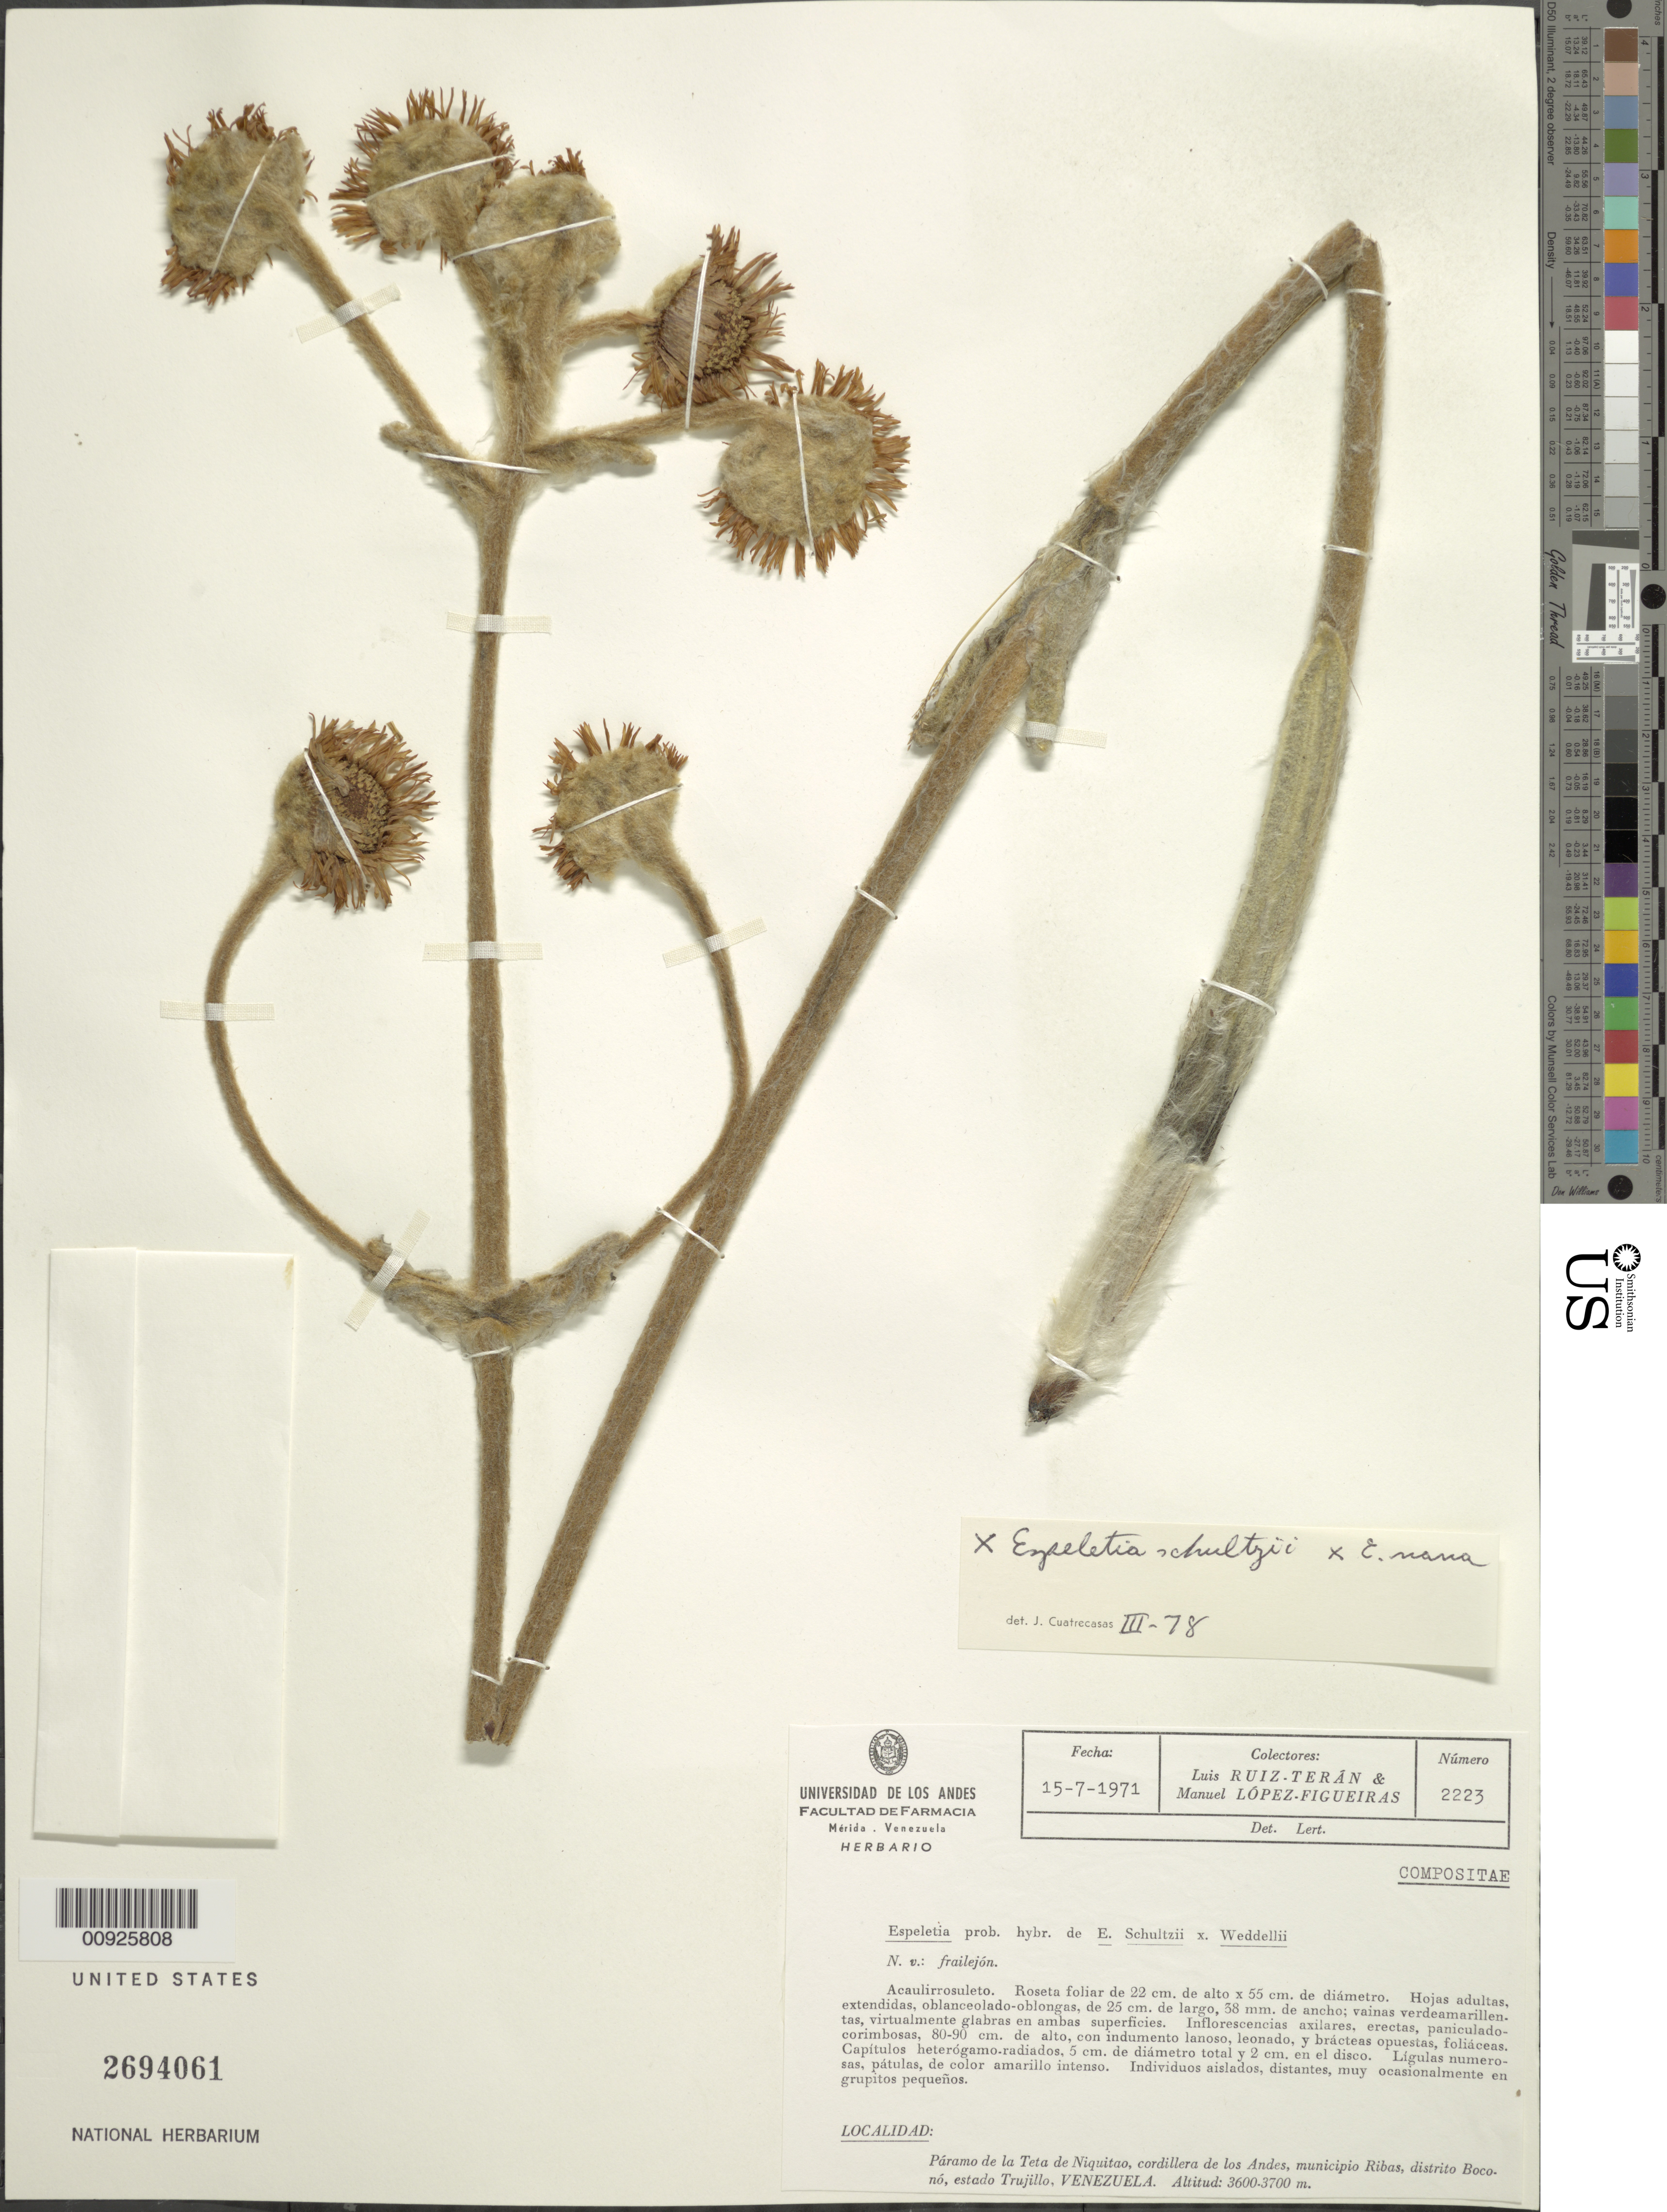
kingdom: Plantae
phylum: Tracheophyta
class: Magnoliopsida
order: Asterales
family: Asteraceae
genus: Espeletia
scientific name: Espeletia nana x E. schultzii Wedd.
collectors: L. E. Ruíz-Terán & M. López Figueiras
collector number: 2223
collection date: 1971-07-15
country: Venezuela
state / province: Trujillo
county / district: D. Boconó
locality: P. de la Teta de Niquitao. Páramo de la Teta de Niquitao, Municipio Ribas.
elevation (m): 3600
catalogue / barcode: US 2694061